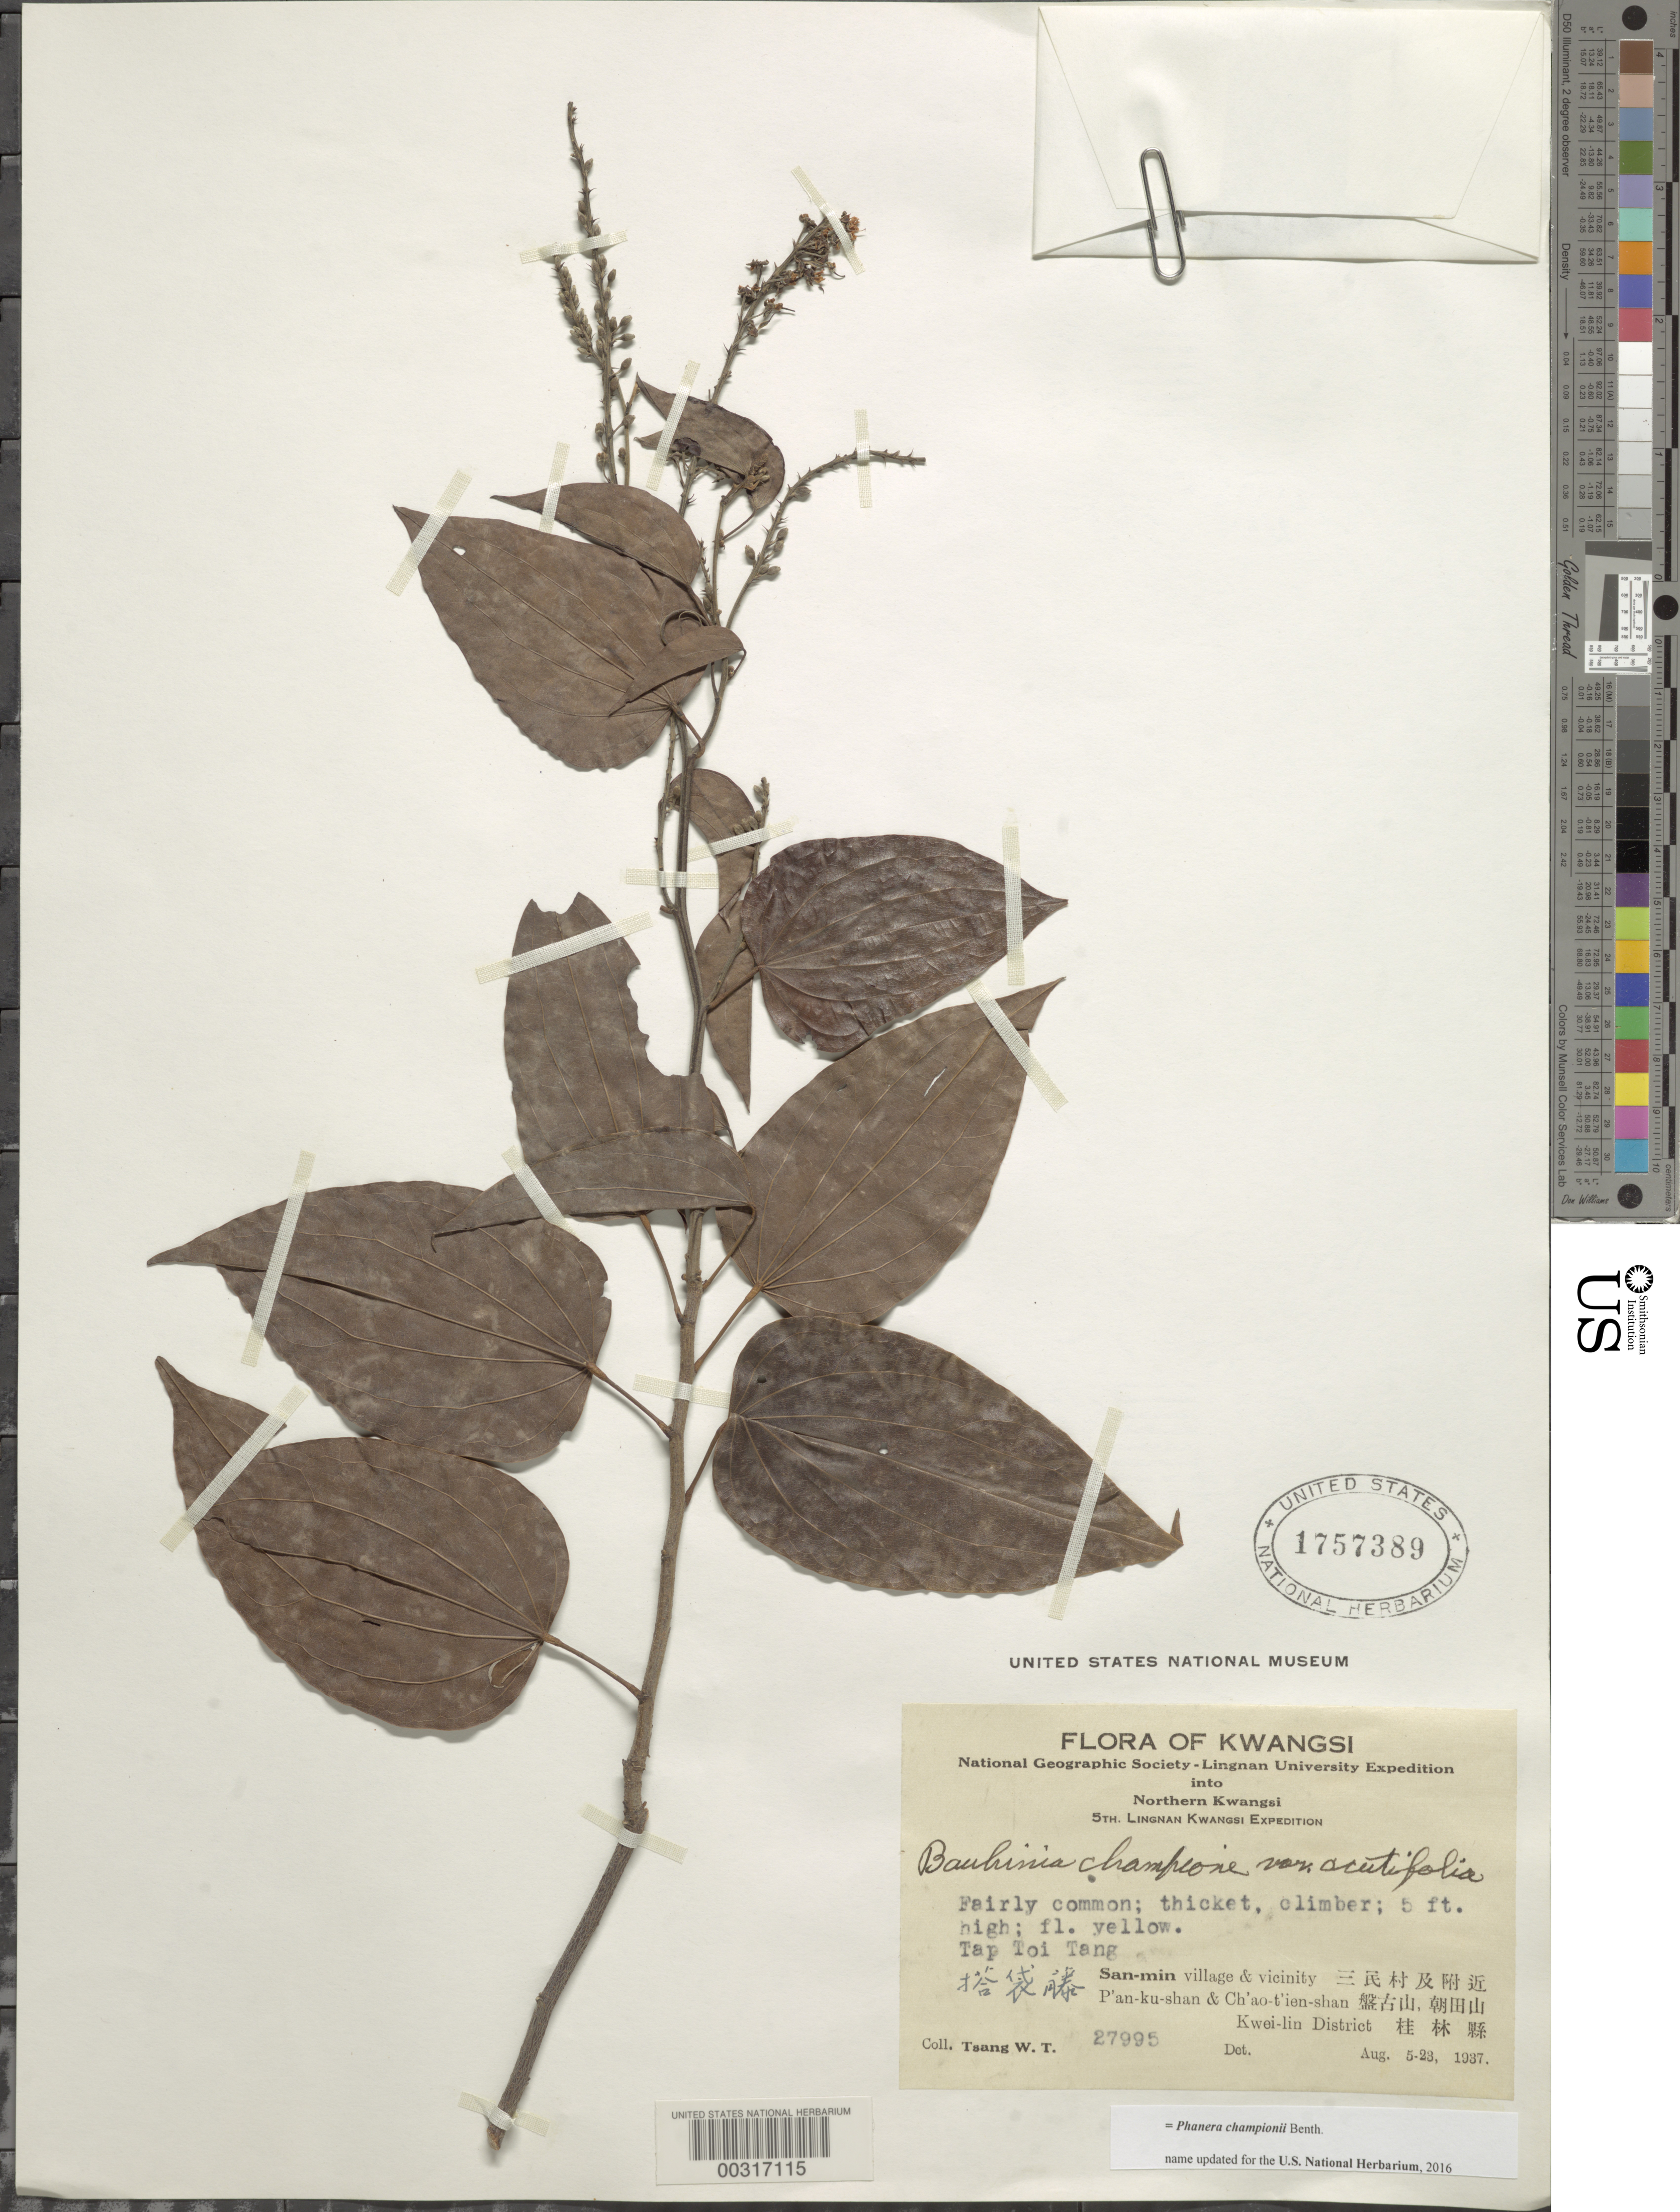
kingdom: Plantae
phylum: Tracheophyta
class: Magnoliopsida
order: Fabales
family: Fabaceae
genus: Phanera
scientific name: Phanera championii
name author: Benth.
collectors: W. T. Tsang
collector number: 27995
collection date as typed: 05 Aug 1937 to 23 Aug 1937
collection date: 1937-08-05/1937-08-23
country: China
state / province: Guangxi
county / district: Guilin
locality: Kweilin dist., tap toi tang; san-min village and vicinity; p'an-ku-shan and ch'ao-t'ien-shan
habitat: Thicket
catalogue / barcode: US 1757389